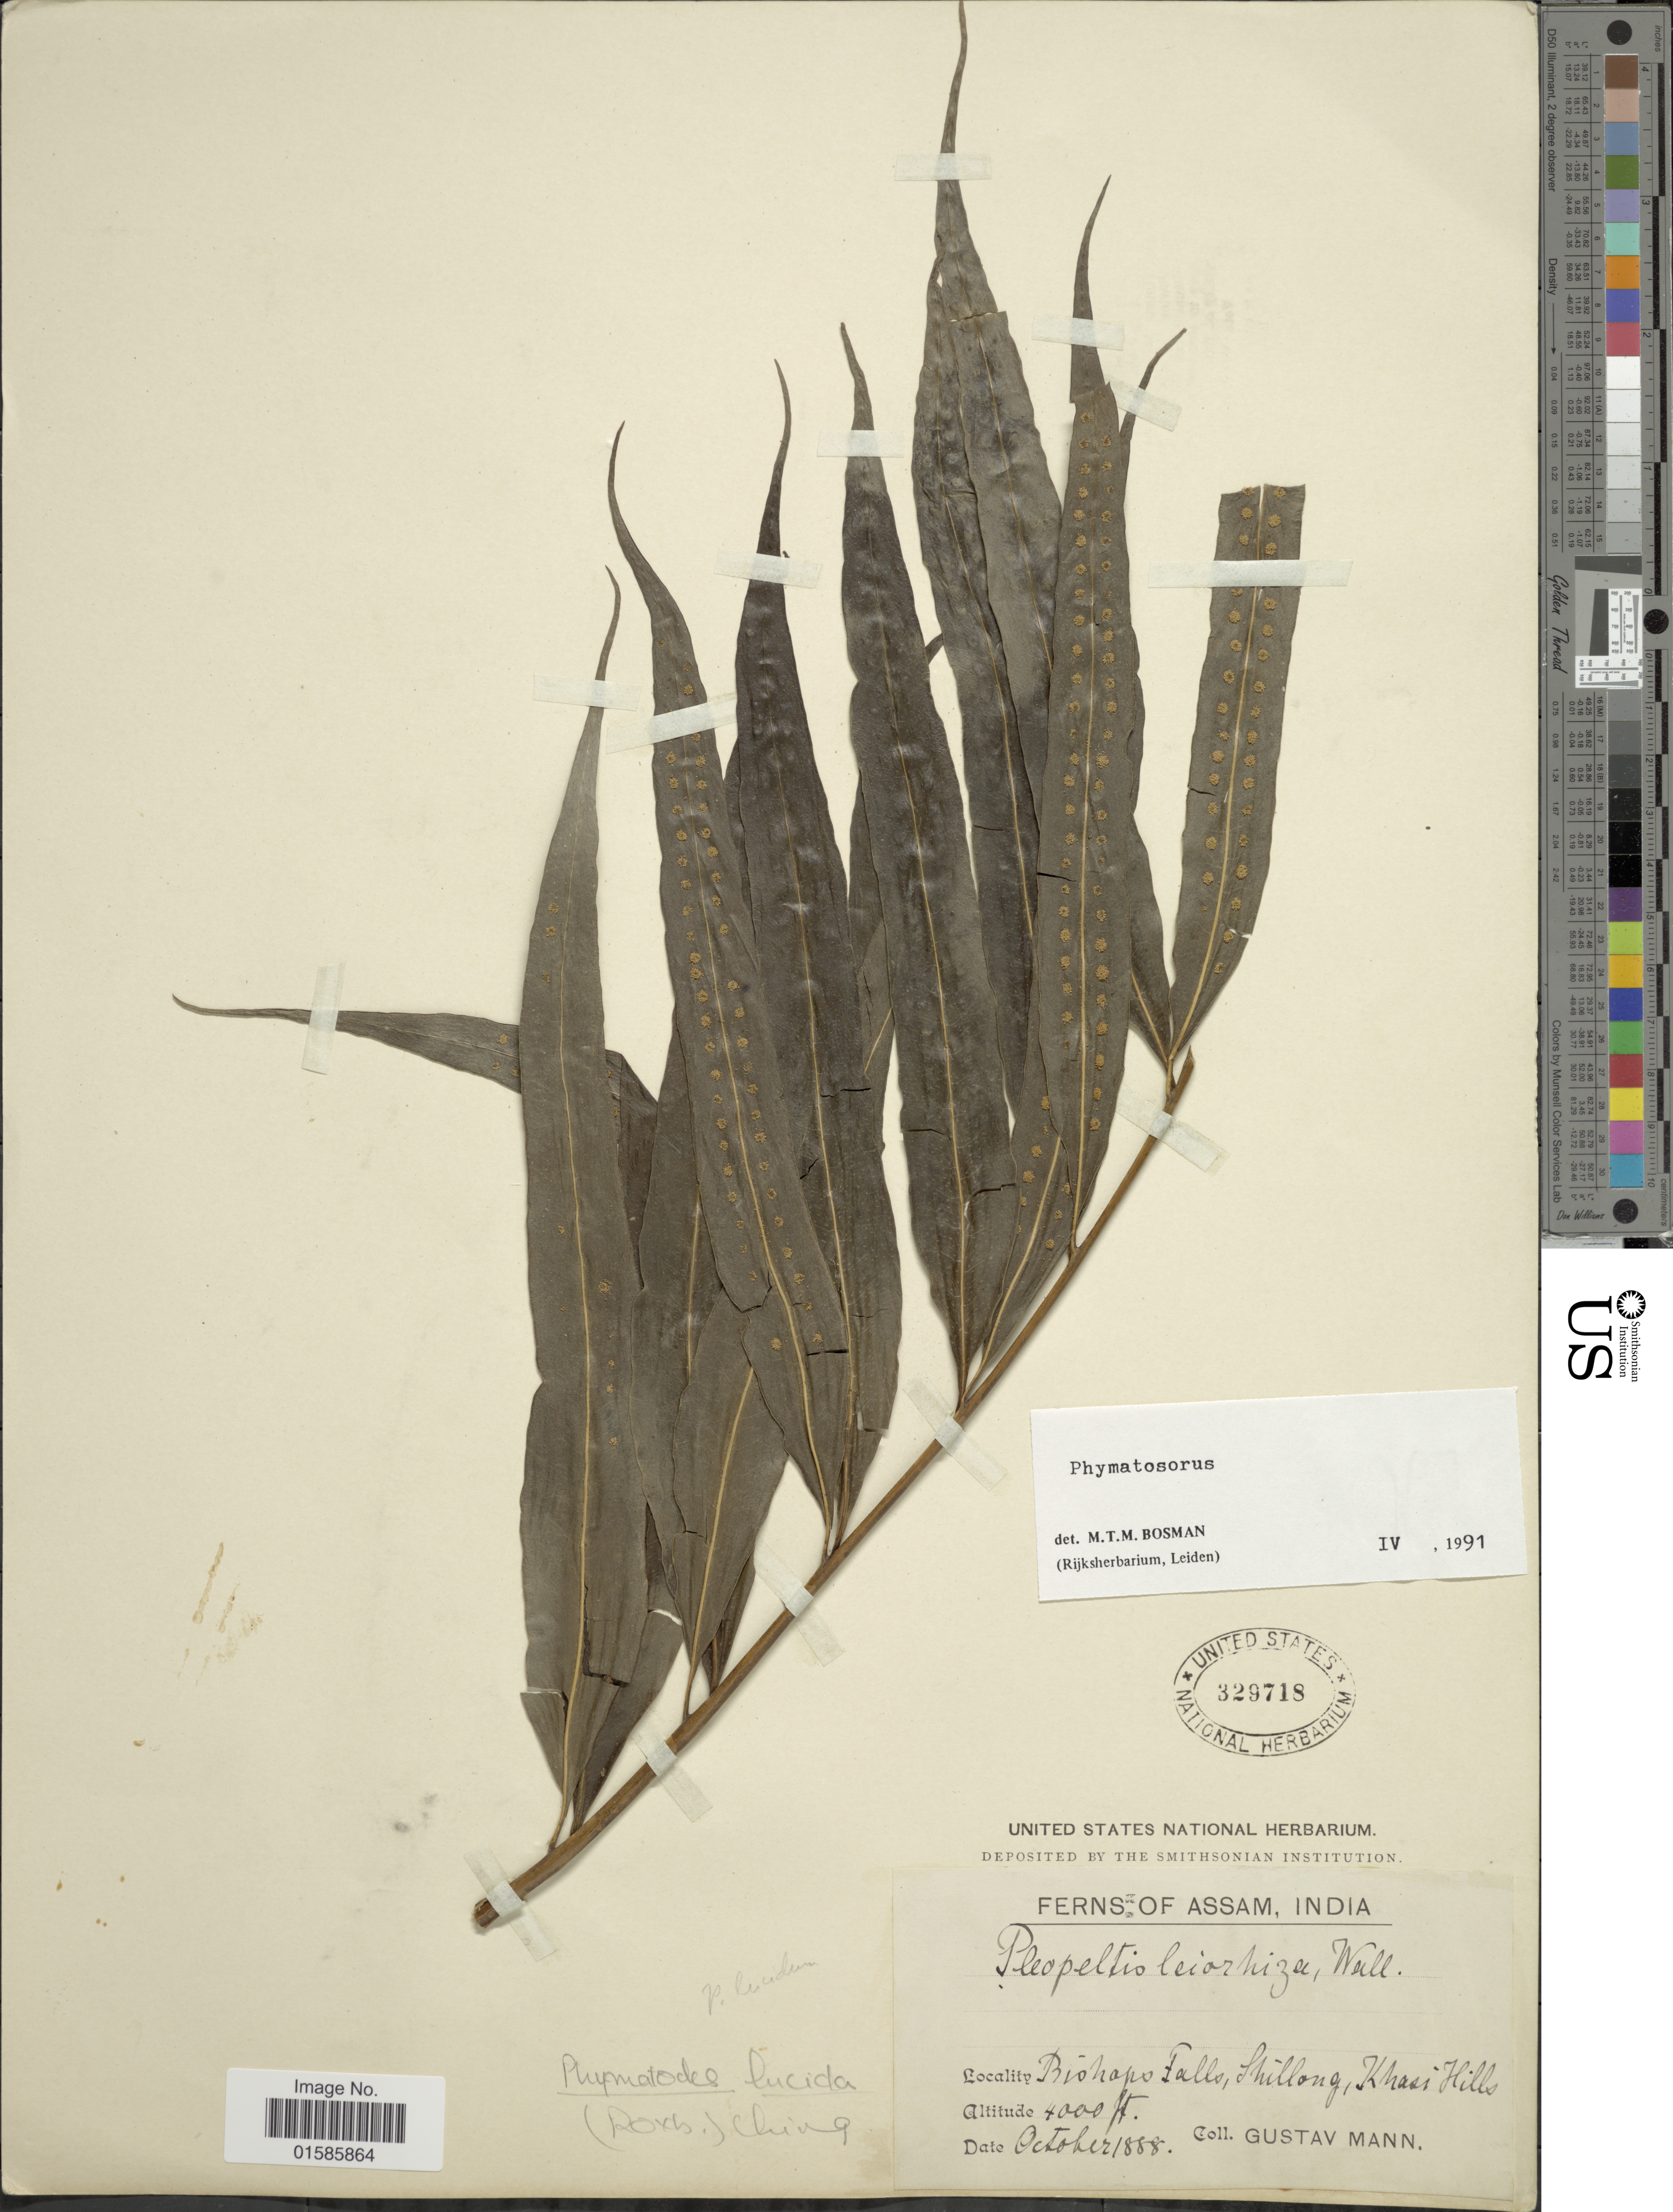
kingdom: Plantae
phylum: Tracheophyta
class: Polypodiopsida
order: Polypodiales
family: Polypodiaceae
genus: Microsorum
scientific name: Microsorum lucidum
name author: (Roxb. ex Griff.) Copel.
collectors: G. Mann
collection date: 1888-10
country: India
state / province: Meghalaya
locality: Bishops Falls, Shillong, Khasi Hills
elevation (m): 1219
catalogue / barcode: US 329718